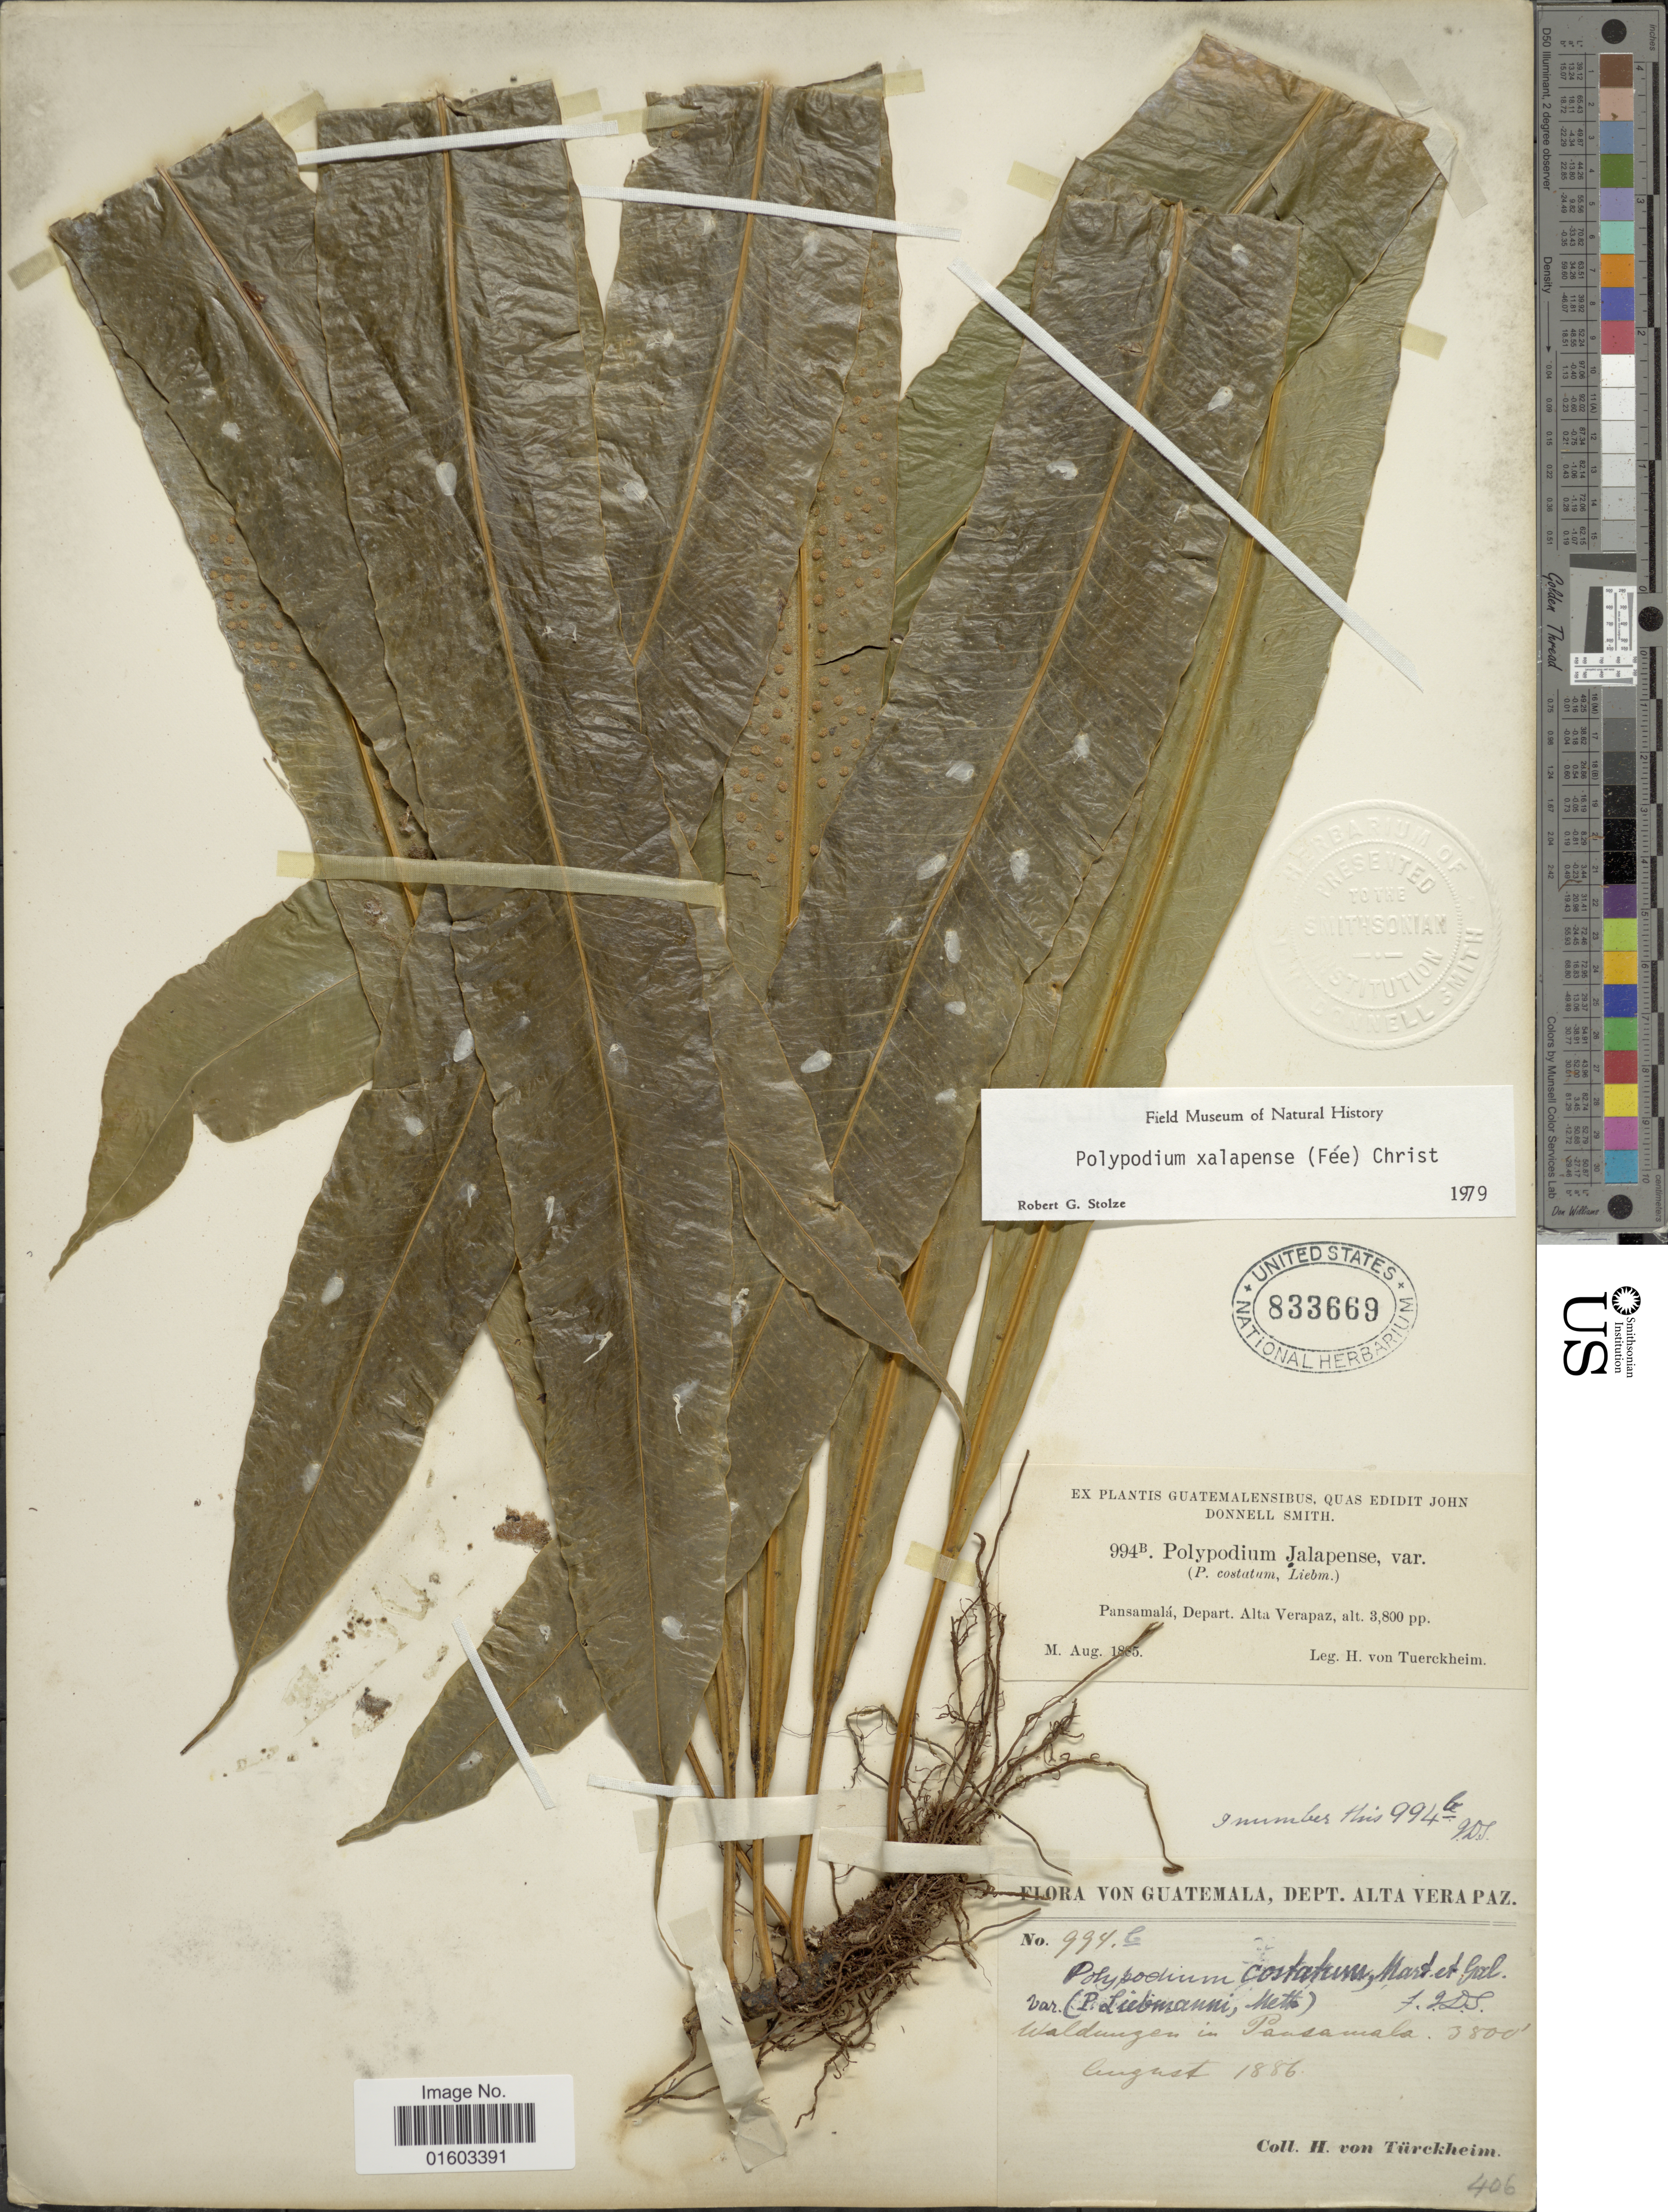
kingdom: Plantae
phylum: Tracheophyta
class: Polypodiopsida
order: Polypodiales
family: Polypodiaceae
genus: Campyloneurum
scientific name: Campyloneurum xalapense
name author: Fée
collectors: H. von Türckheim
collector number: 994b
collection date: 1886-08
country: Guatemala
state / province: Alta Verapaz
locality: Pansamala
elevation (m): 1158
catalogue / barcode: US 833669